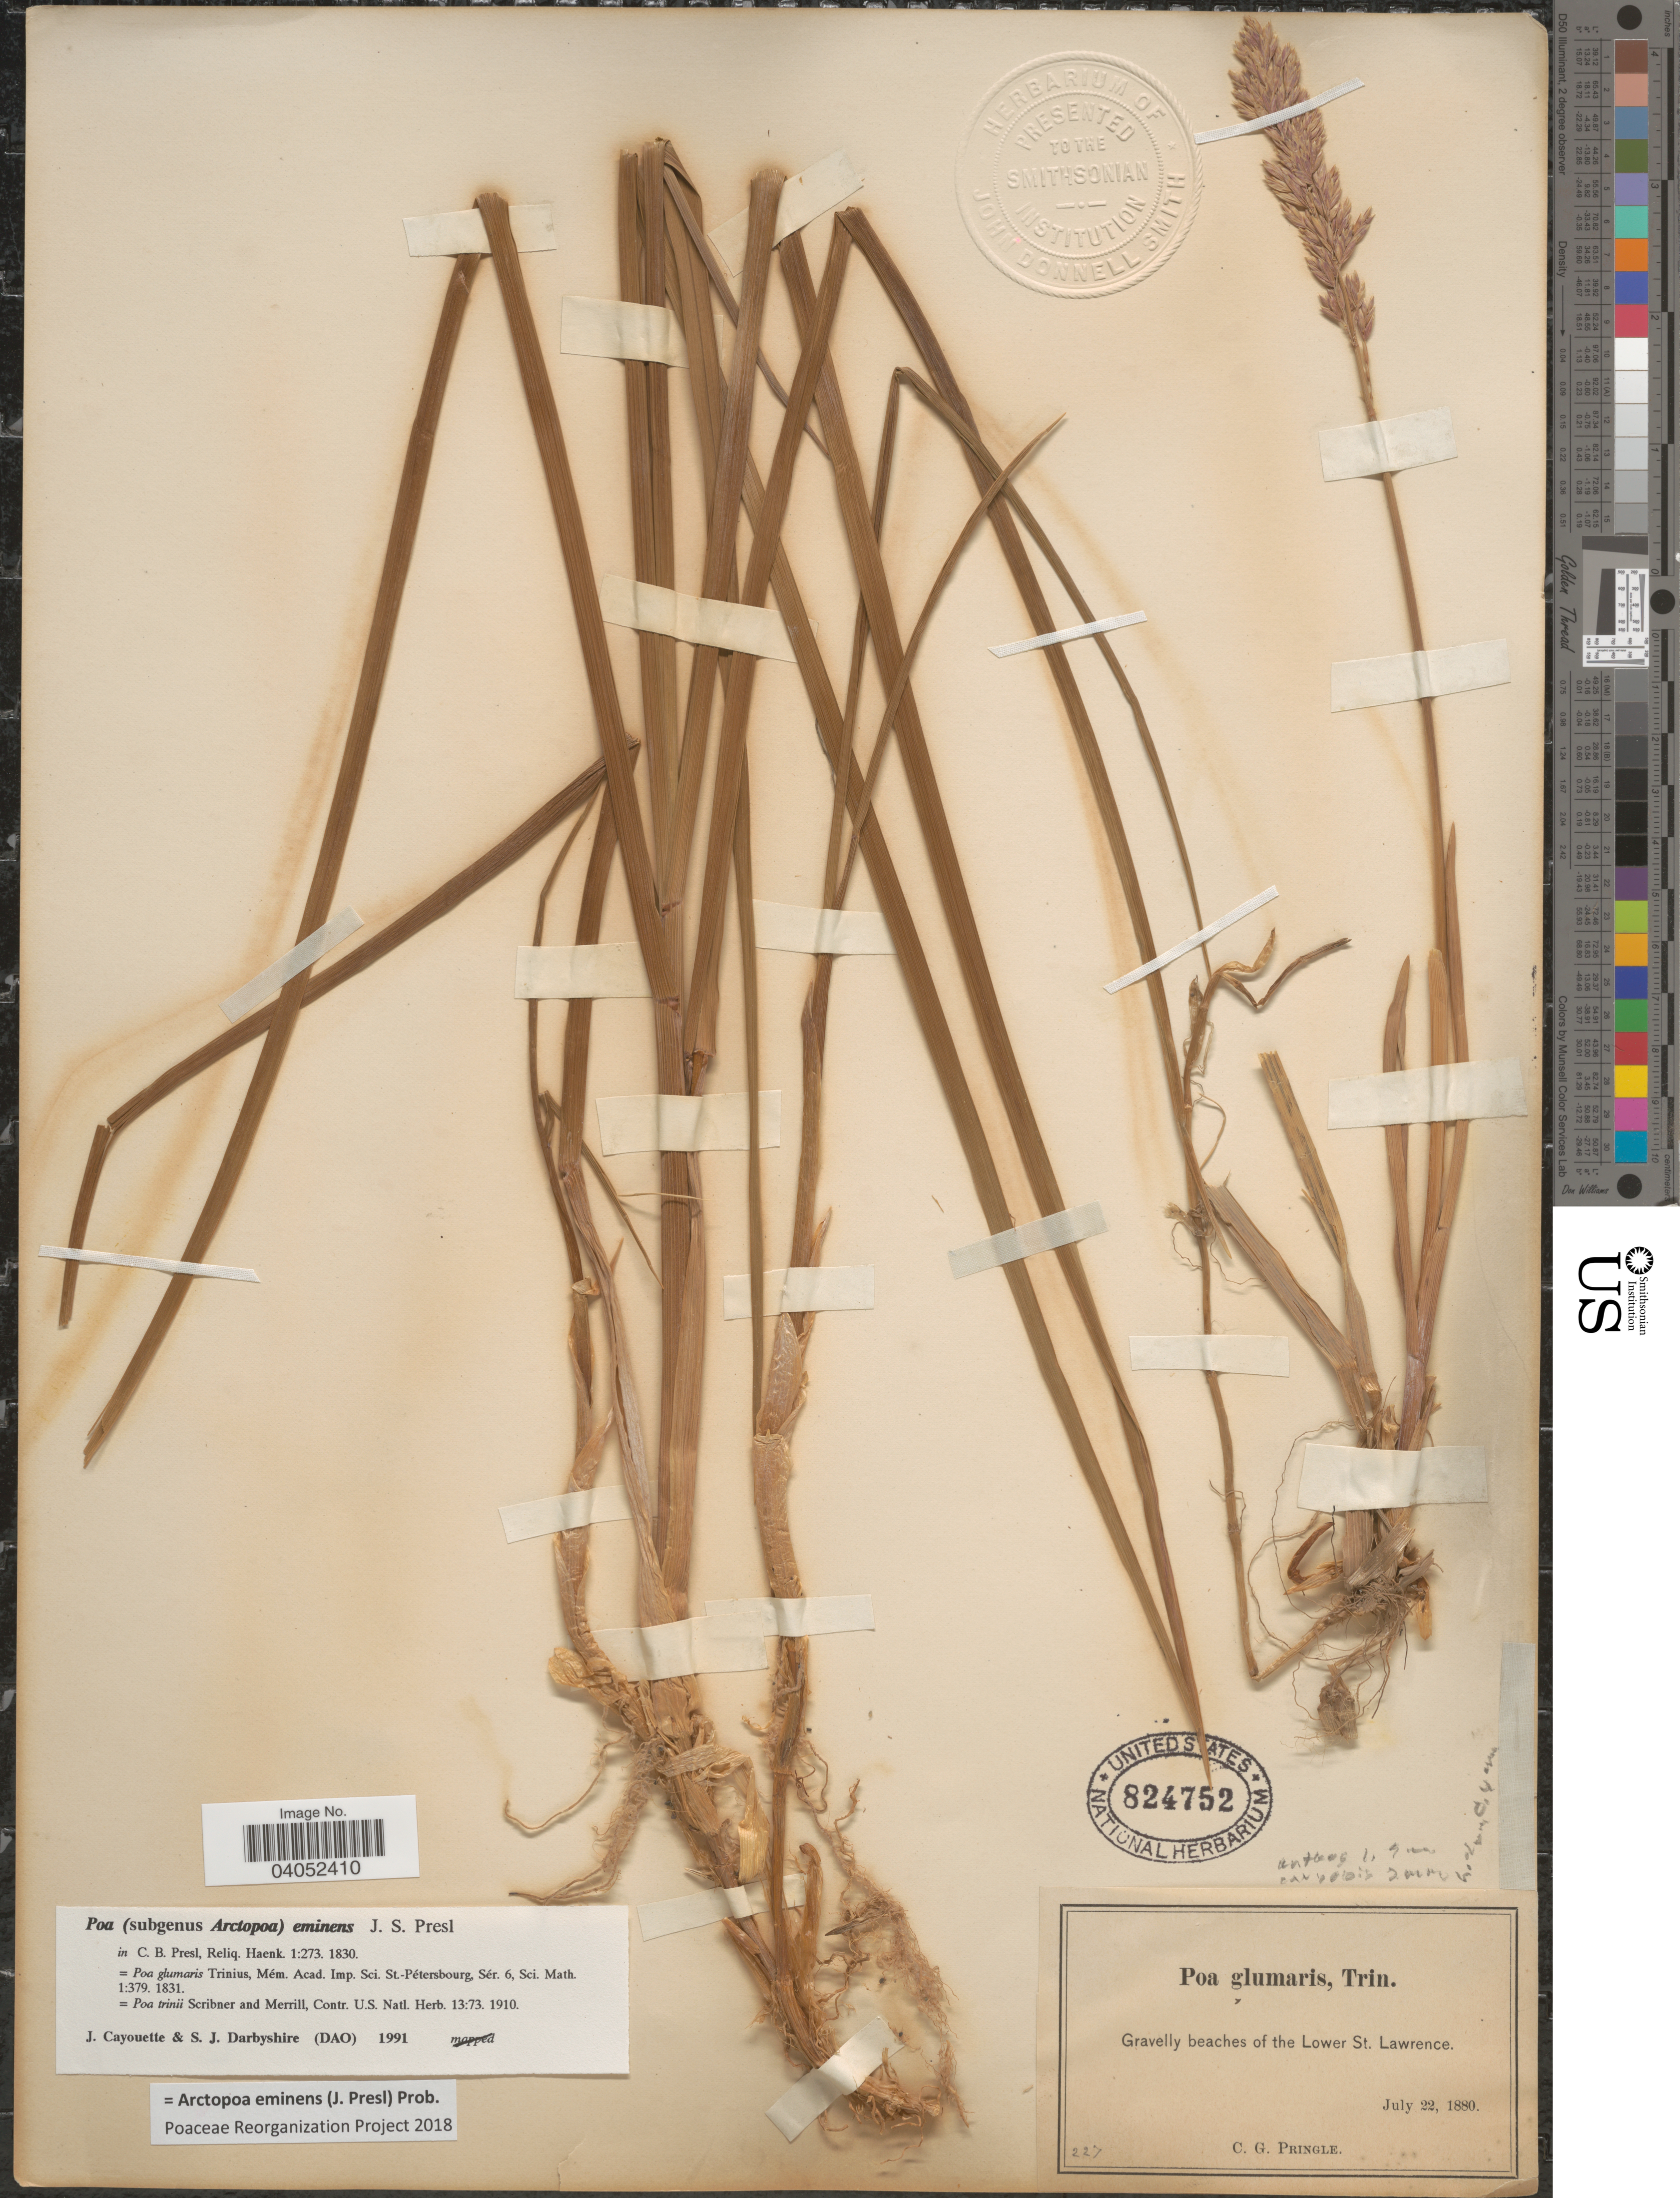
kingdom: Plantae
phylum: Tracheophyta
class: Liliopsida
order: Poales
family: Poaceae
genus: Arctopoa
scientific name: Arctopoa eminens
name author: (J. Presl) Prob.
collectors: C. G. Pringle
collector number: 227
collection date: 1880-07-22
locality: Gravelly beaches of the Lower St. Lawrence.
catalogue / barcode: US 824752